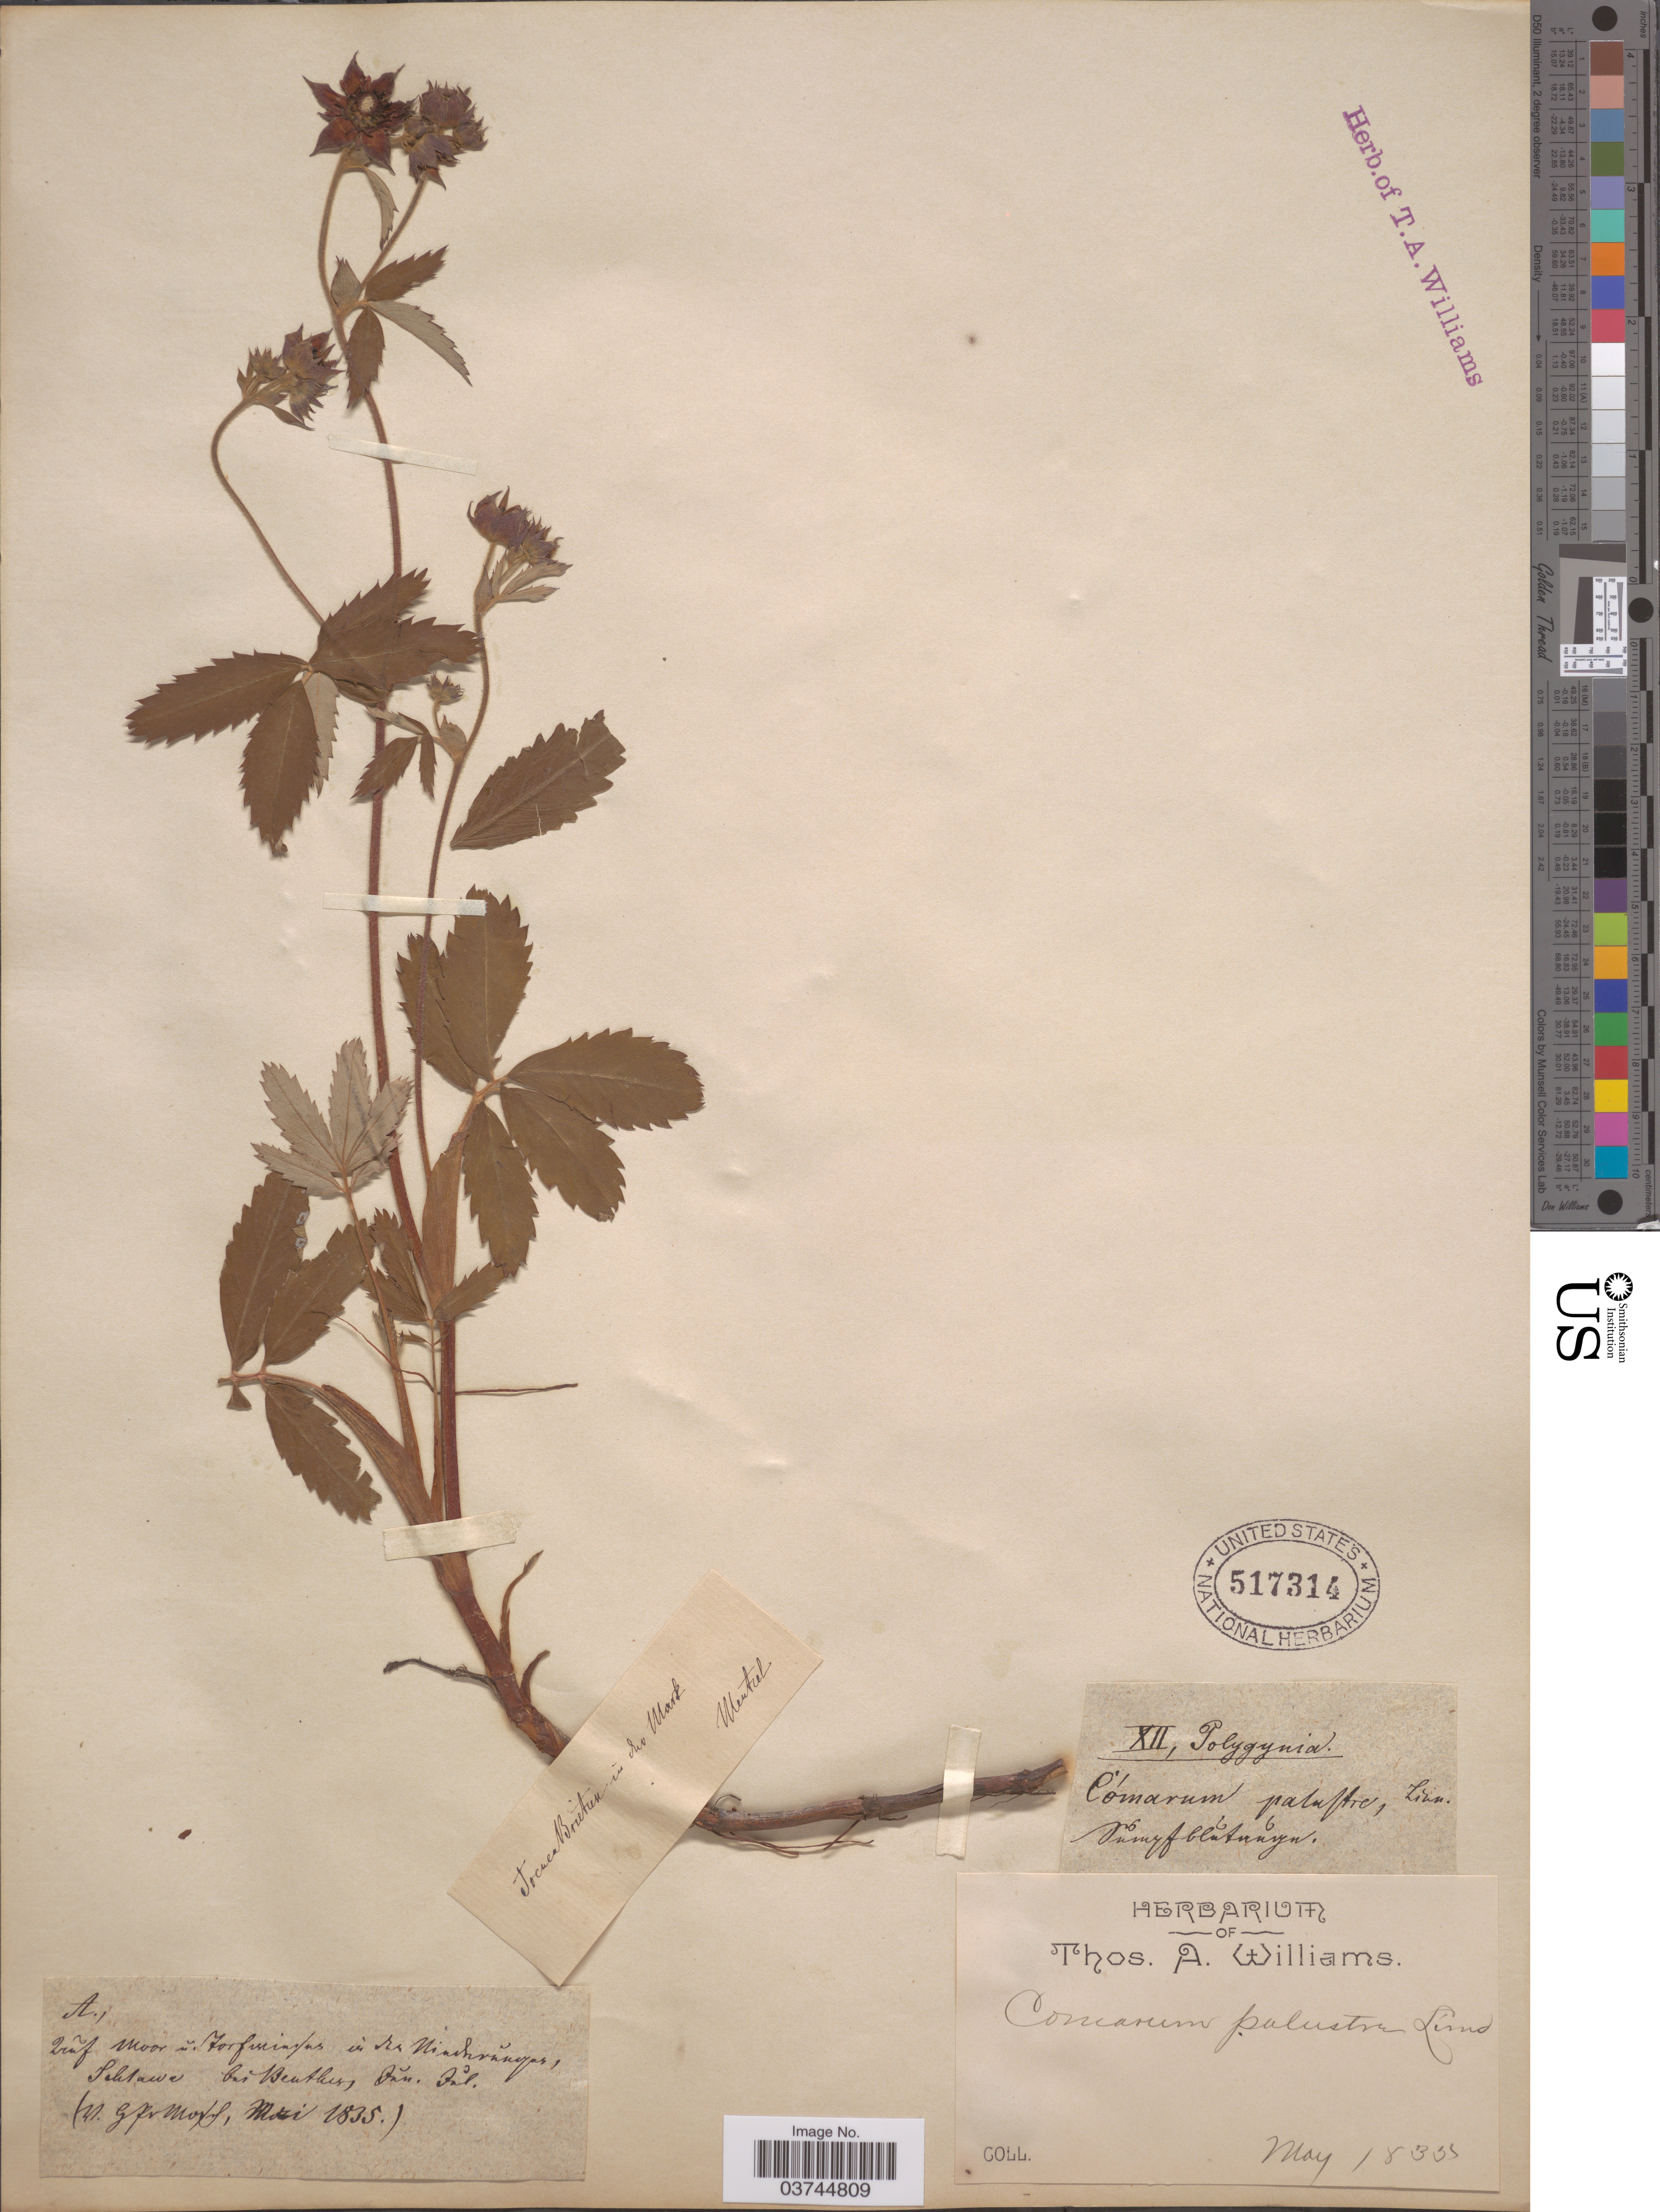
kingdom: Plantae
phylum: Tracheophyta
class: Magnoliopsida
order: Rosales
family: Rosaceae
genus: Comarum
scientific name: Comarum palustre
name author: L.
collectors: ex herb. Thos. A. Williams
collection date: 1835-05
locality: Moor ñ Forfiscinsfus in hr Niachâuyas, Ichtawa, los Beutkus. [interpreted] [unsure placement]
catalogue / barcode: US 517314